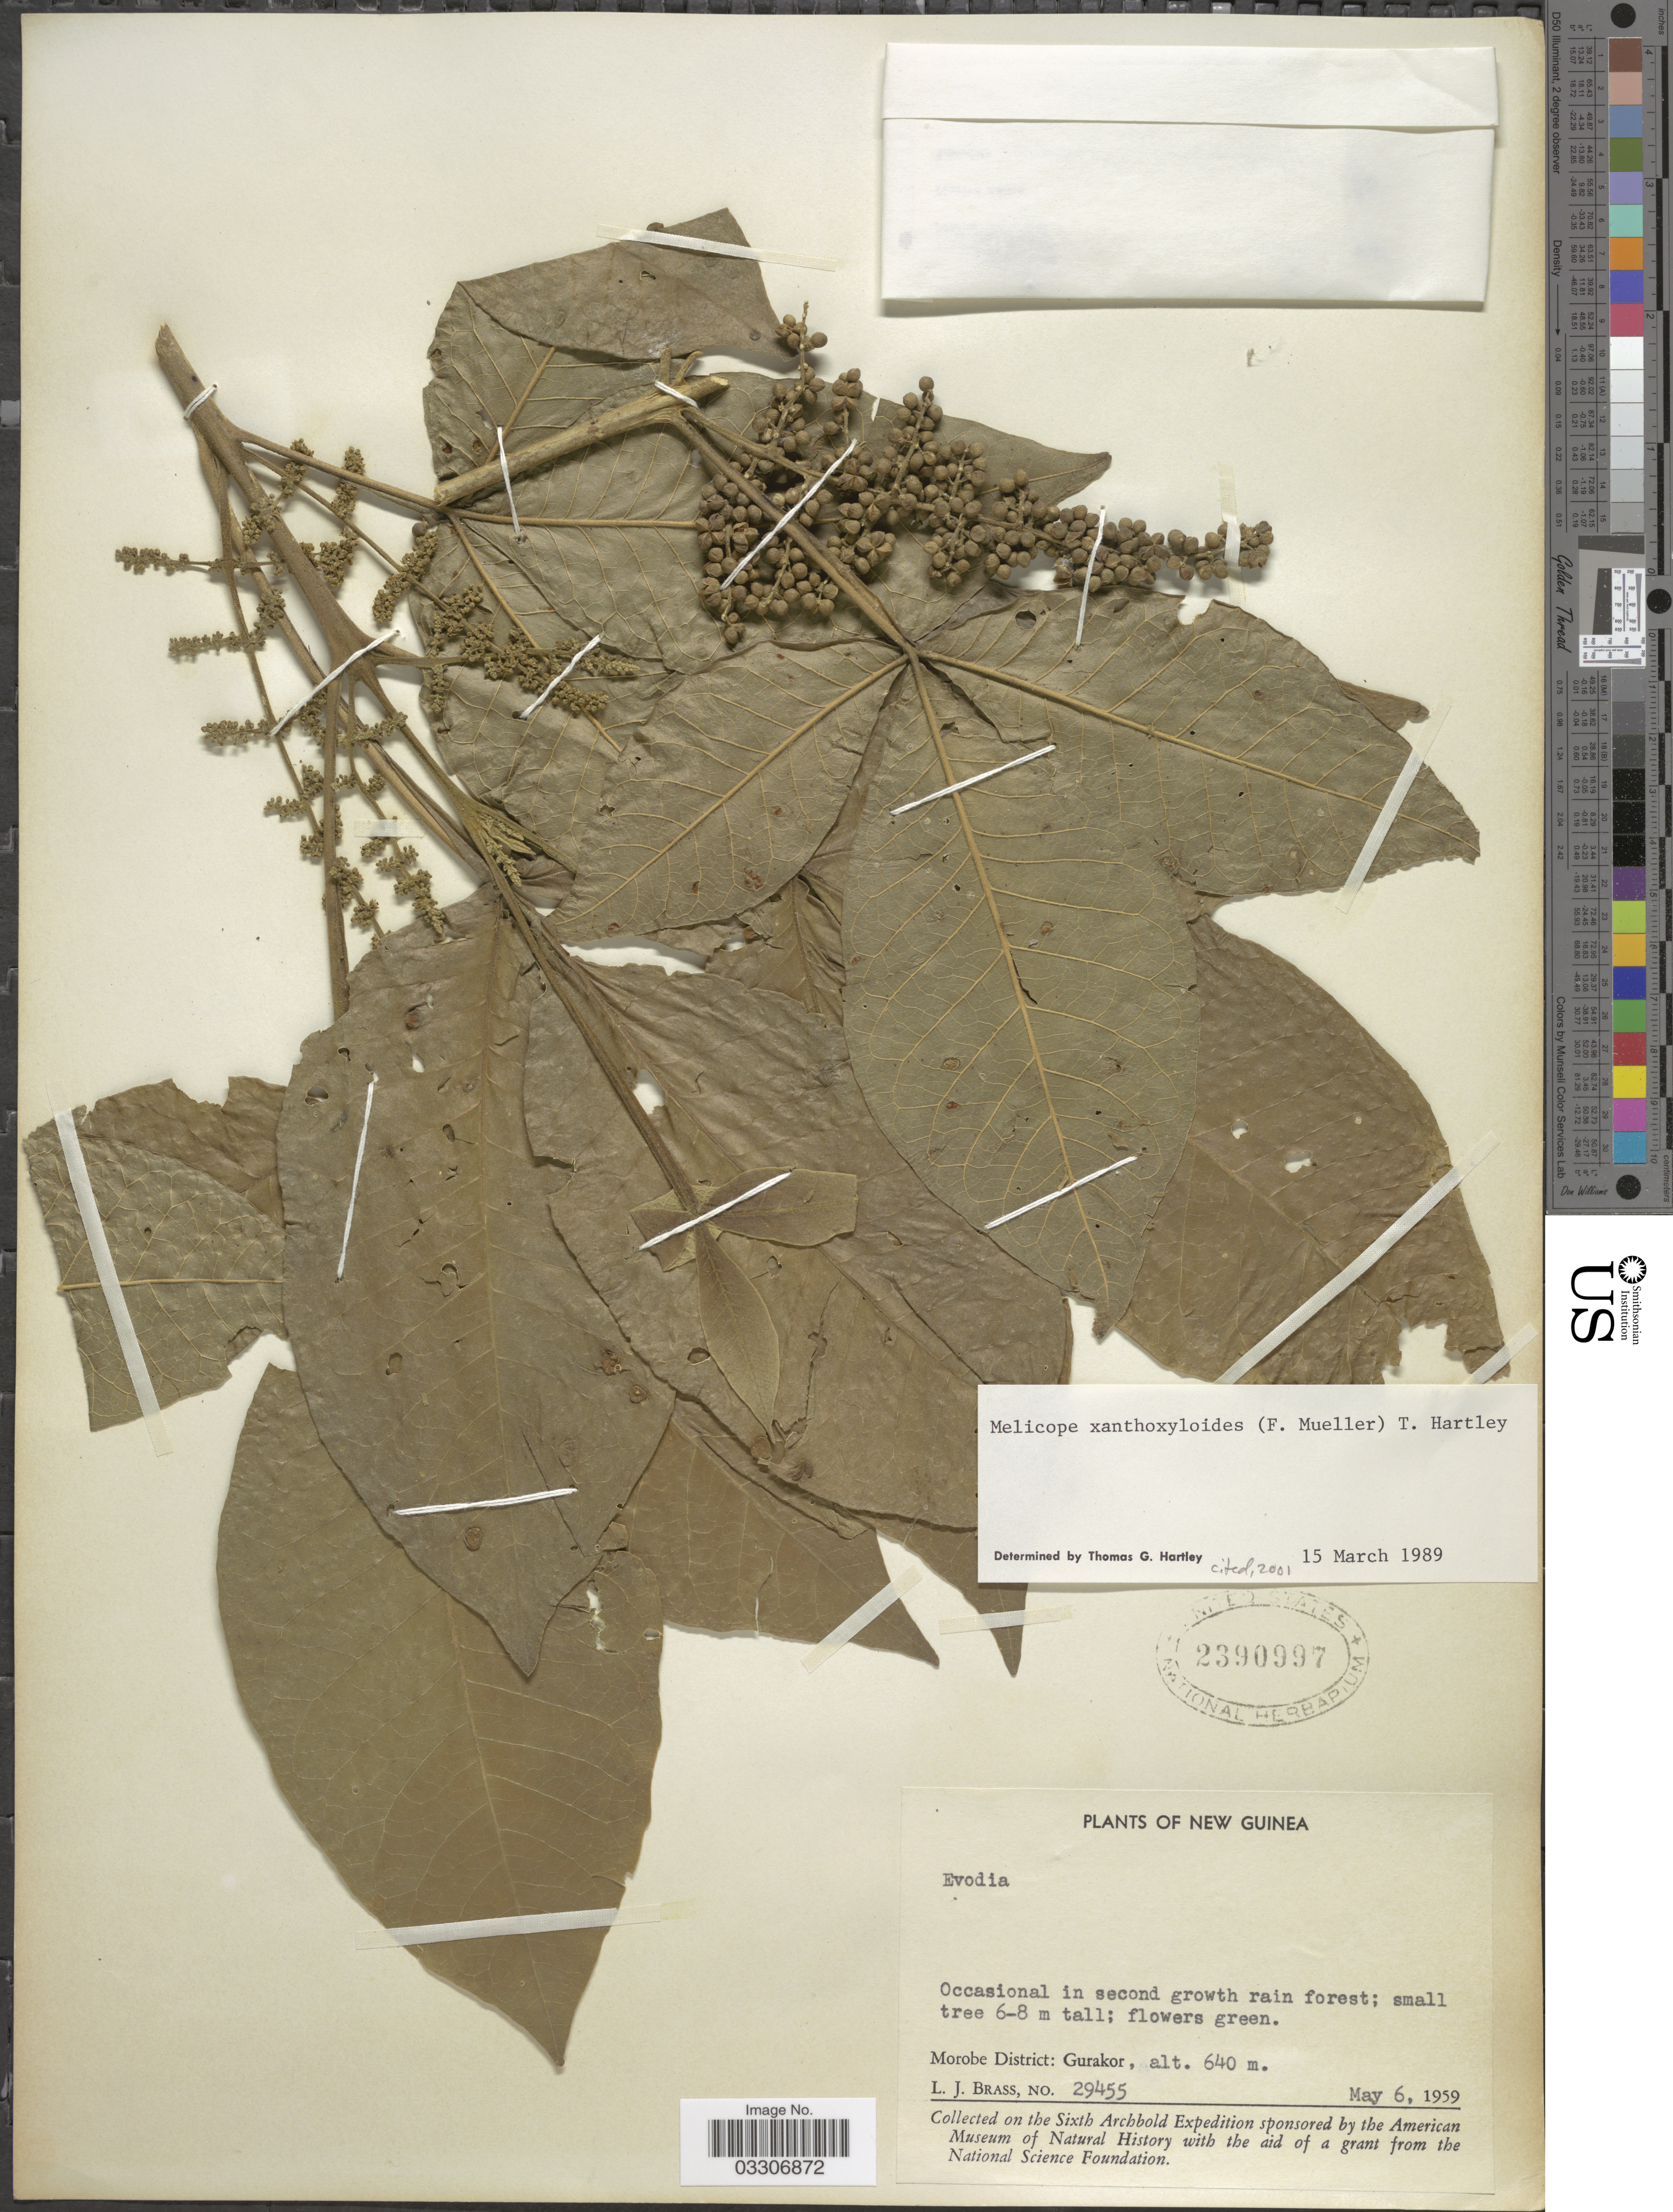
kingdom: Plantae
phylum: Tracheophyta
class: Magnoliopsida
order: Sapindales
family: Rutaceae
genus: Melicope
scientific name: Melicope xanthoxyloides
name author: (F. Muell.) T.G. Hartley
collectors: L. J. Brass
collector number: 29455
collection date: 1959-05-06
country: Papua New Guinea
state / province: Morobe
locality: New Guinea. Morobe District: Gurakor.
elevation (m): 640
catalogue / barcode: US 2390997